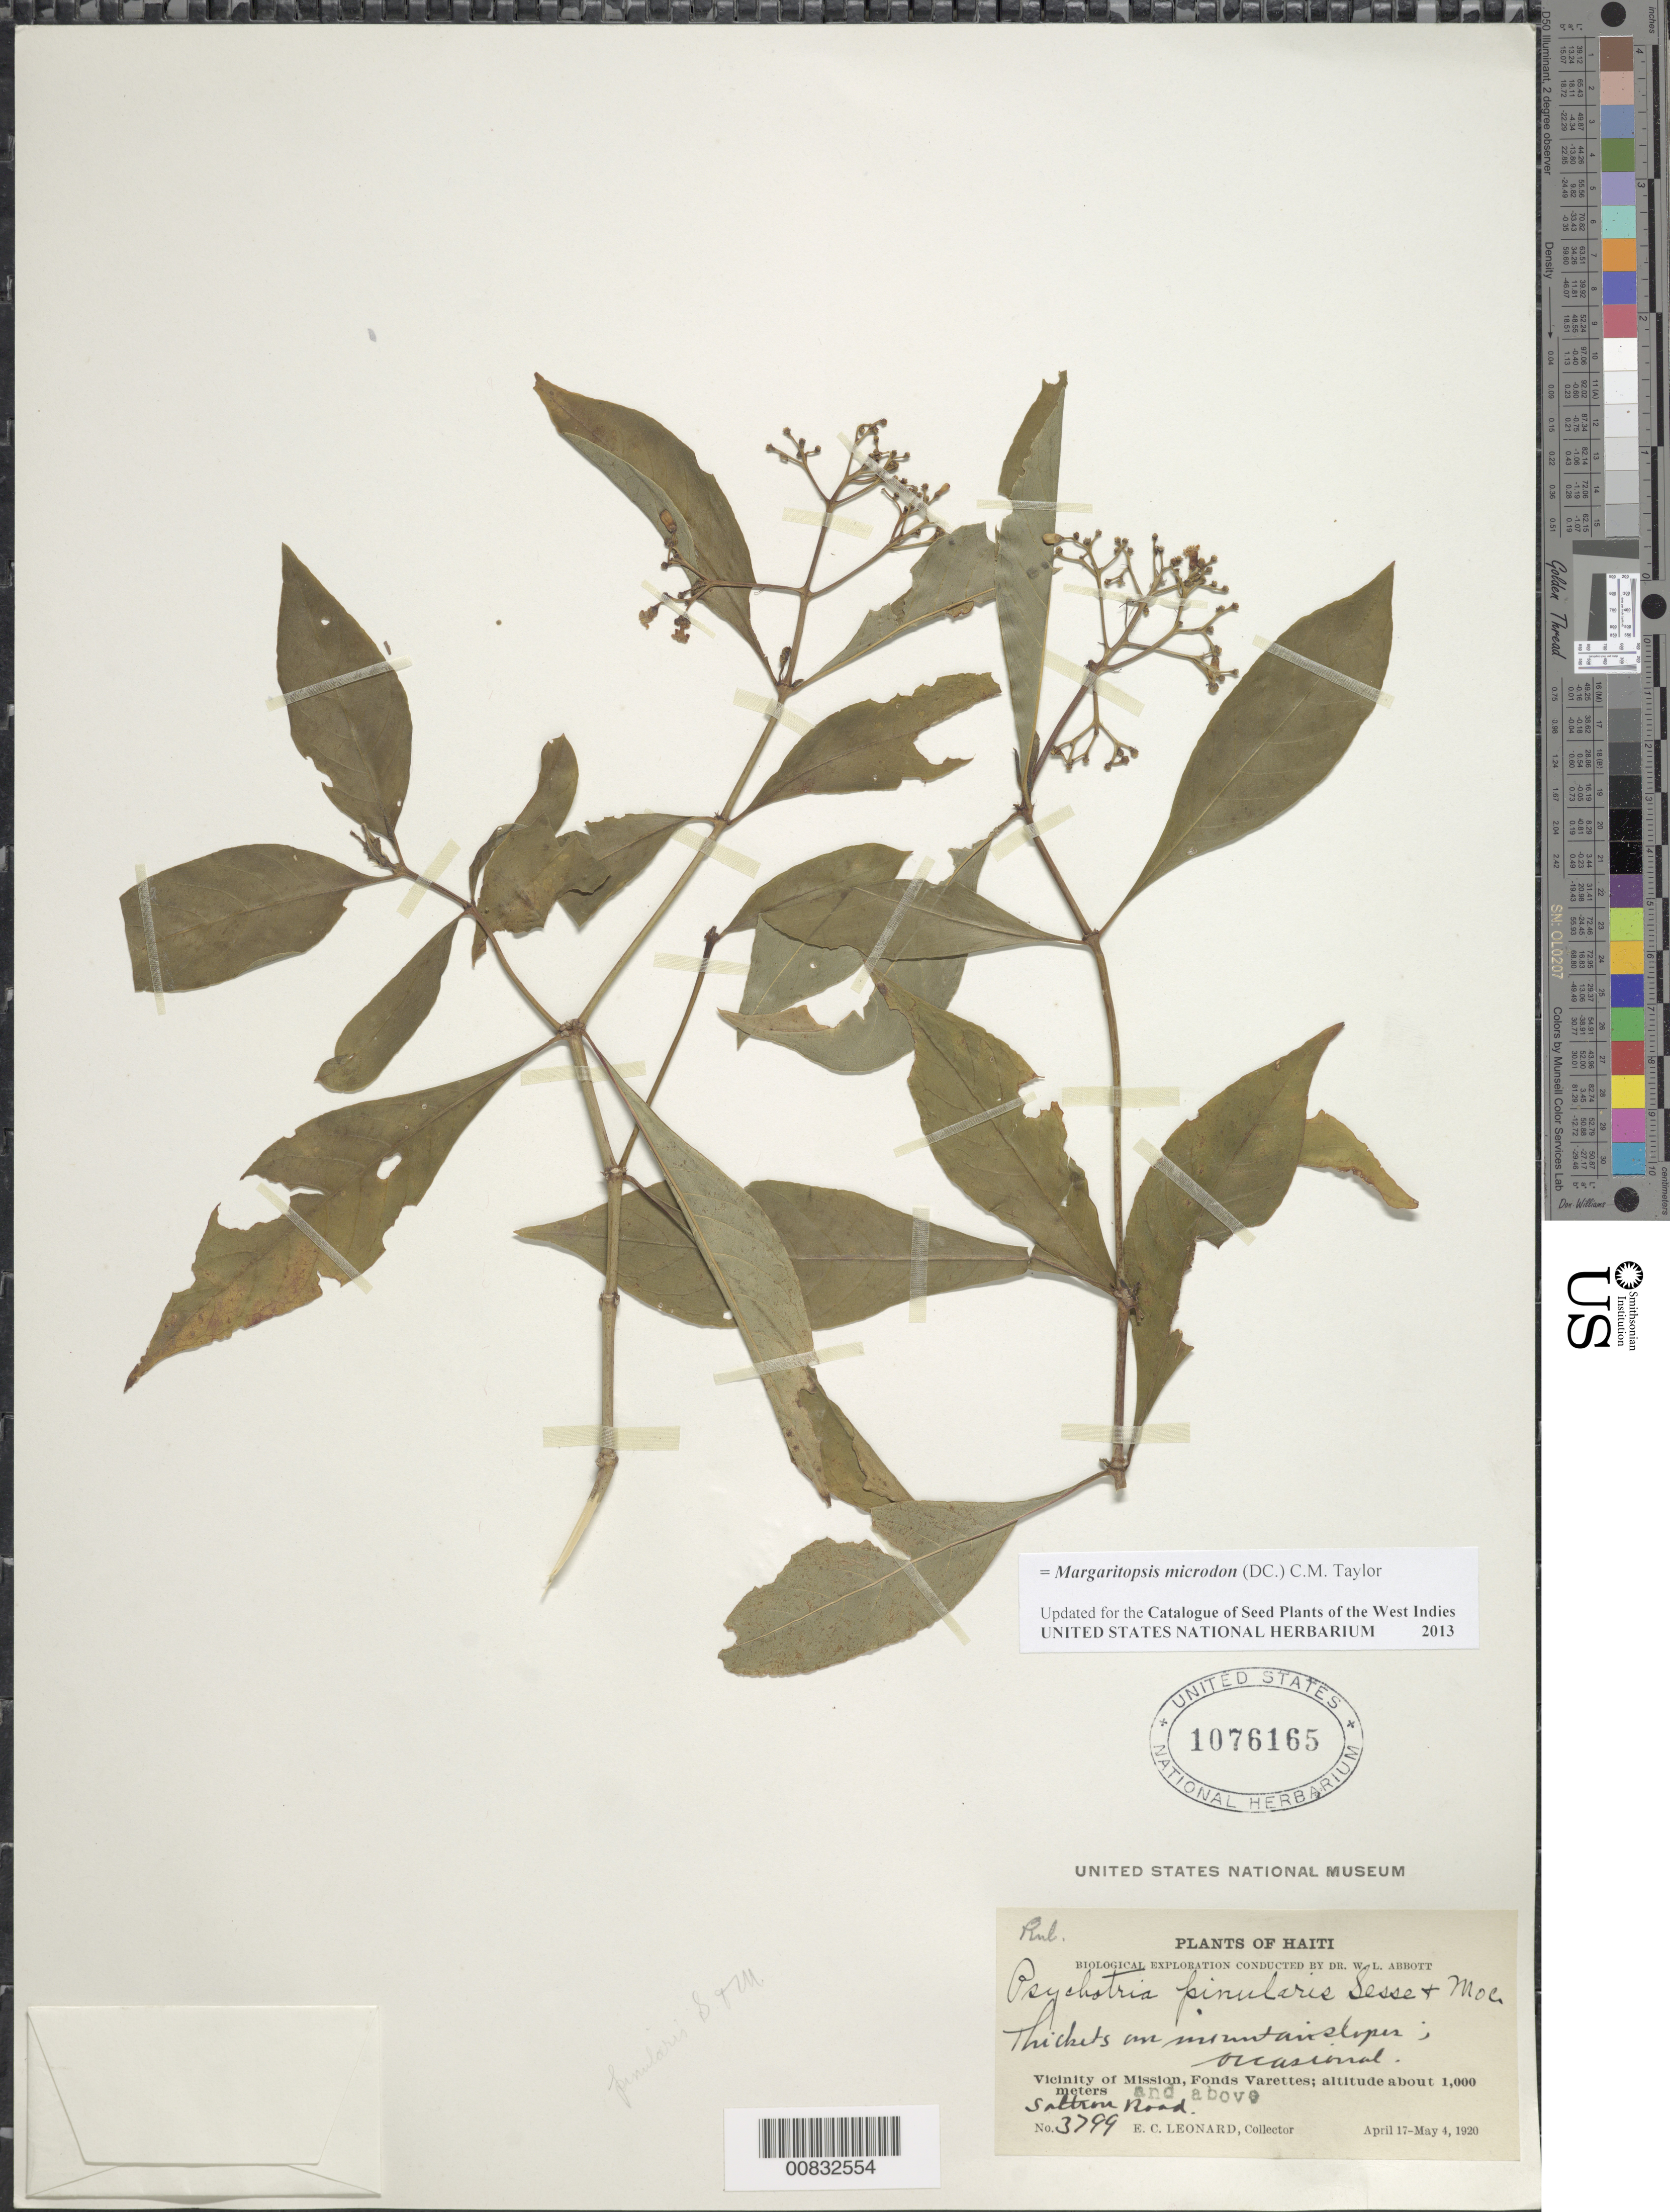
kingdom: Plantae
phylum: Tracheophyta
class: Magnoliopsida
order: Gentianales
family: Rubiaceae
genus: Margaritopsis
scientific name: Margaritopsis microdon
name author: (DC.) C.M. Taylor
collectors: E. C. Leonard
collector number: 3799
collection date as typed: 17 May 1920 to 04 May 1920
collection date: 1920-05-04/1920-05-17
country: Haiti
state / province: Ouest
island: Hispaniola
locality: Vicinity of Mission, Fond Verrettes, Salron Road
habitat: Thickets on mountain slopes. Occasional.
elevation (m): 1000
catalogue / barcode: US 1076165